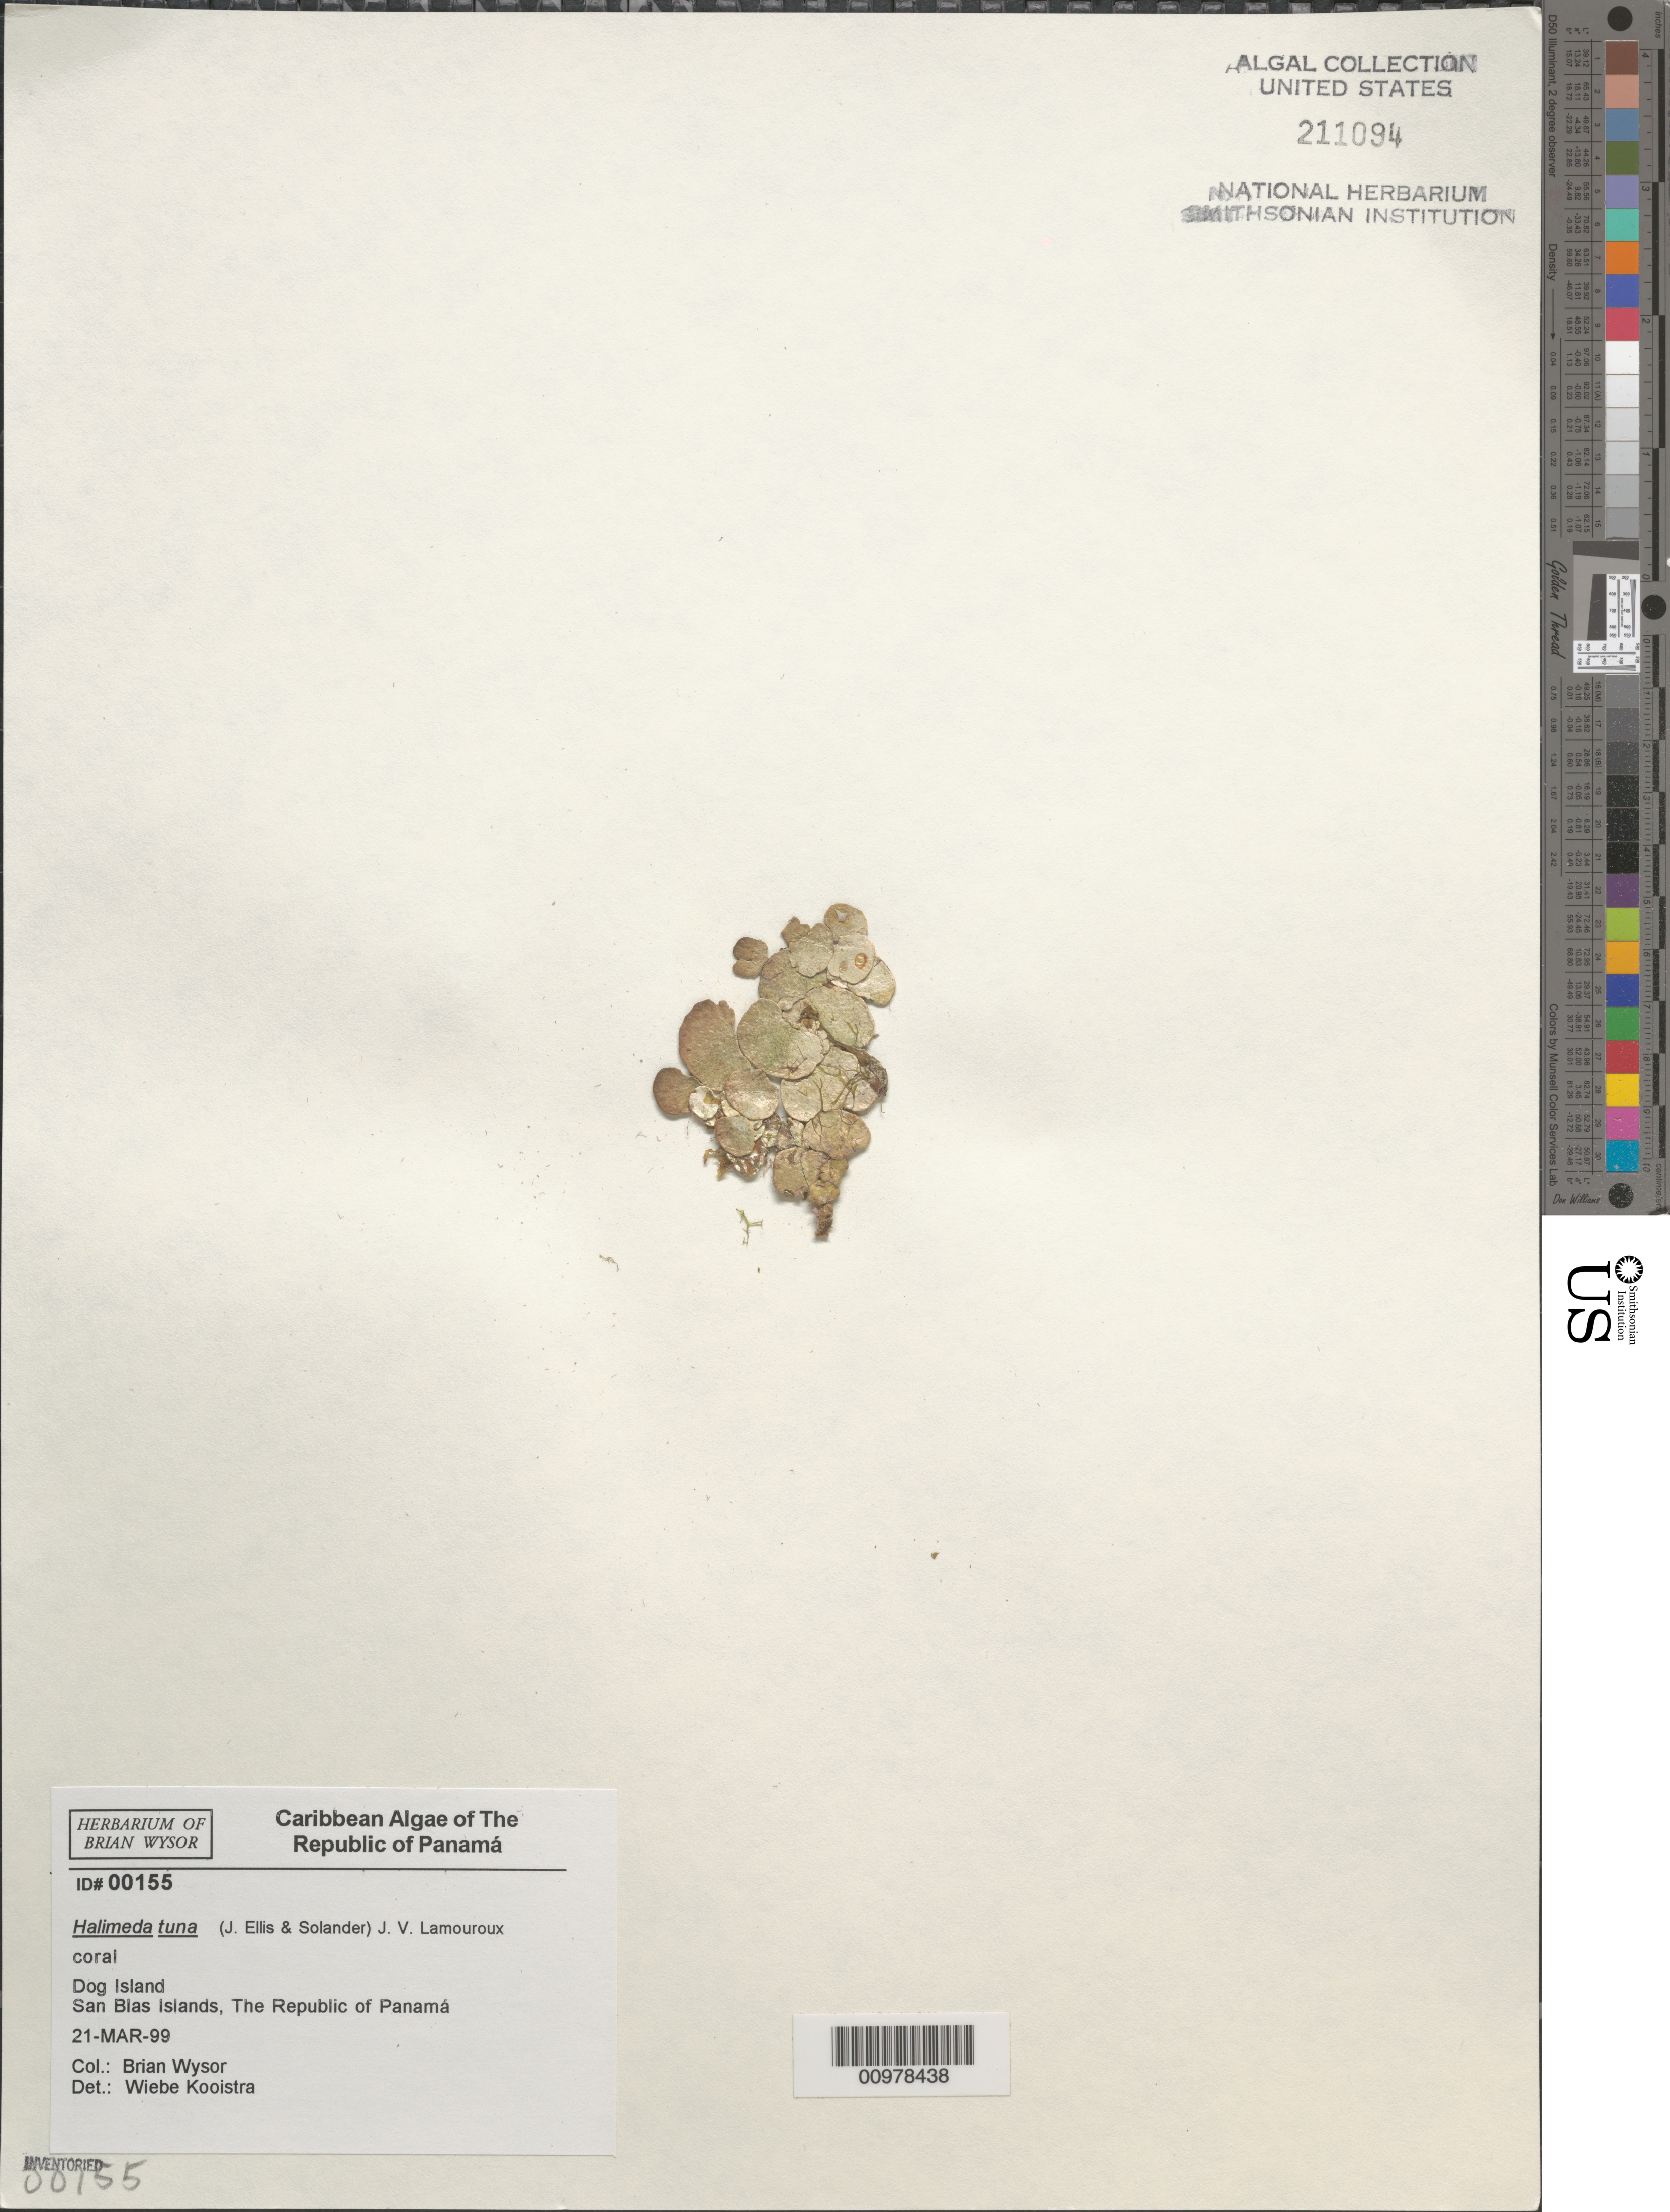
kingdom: Plantae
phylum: Chlorophyta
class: Ulvophyceae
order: Bryopsidales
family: Halimedaceae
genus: Halimeda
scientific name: Halimeda tuna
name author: (J. Ellis & Sol.) J.V.Lamouroux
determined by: Kooistra, Wiebe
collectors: B. Wysor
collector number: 00155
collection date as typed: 21 Mar 1999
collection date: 1999-03-21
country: Panama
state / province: Kuna Yala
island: Dog Island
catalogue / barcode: US 211094